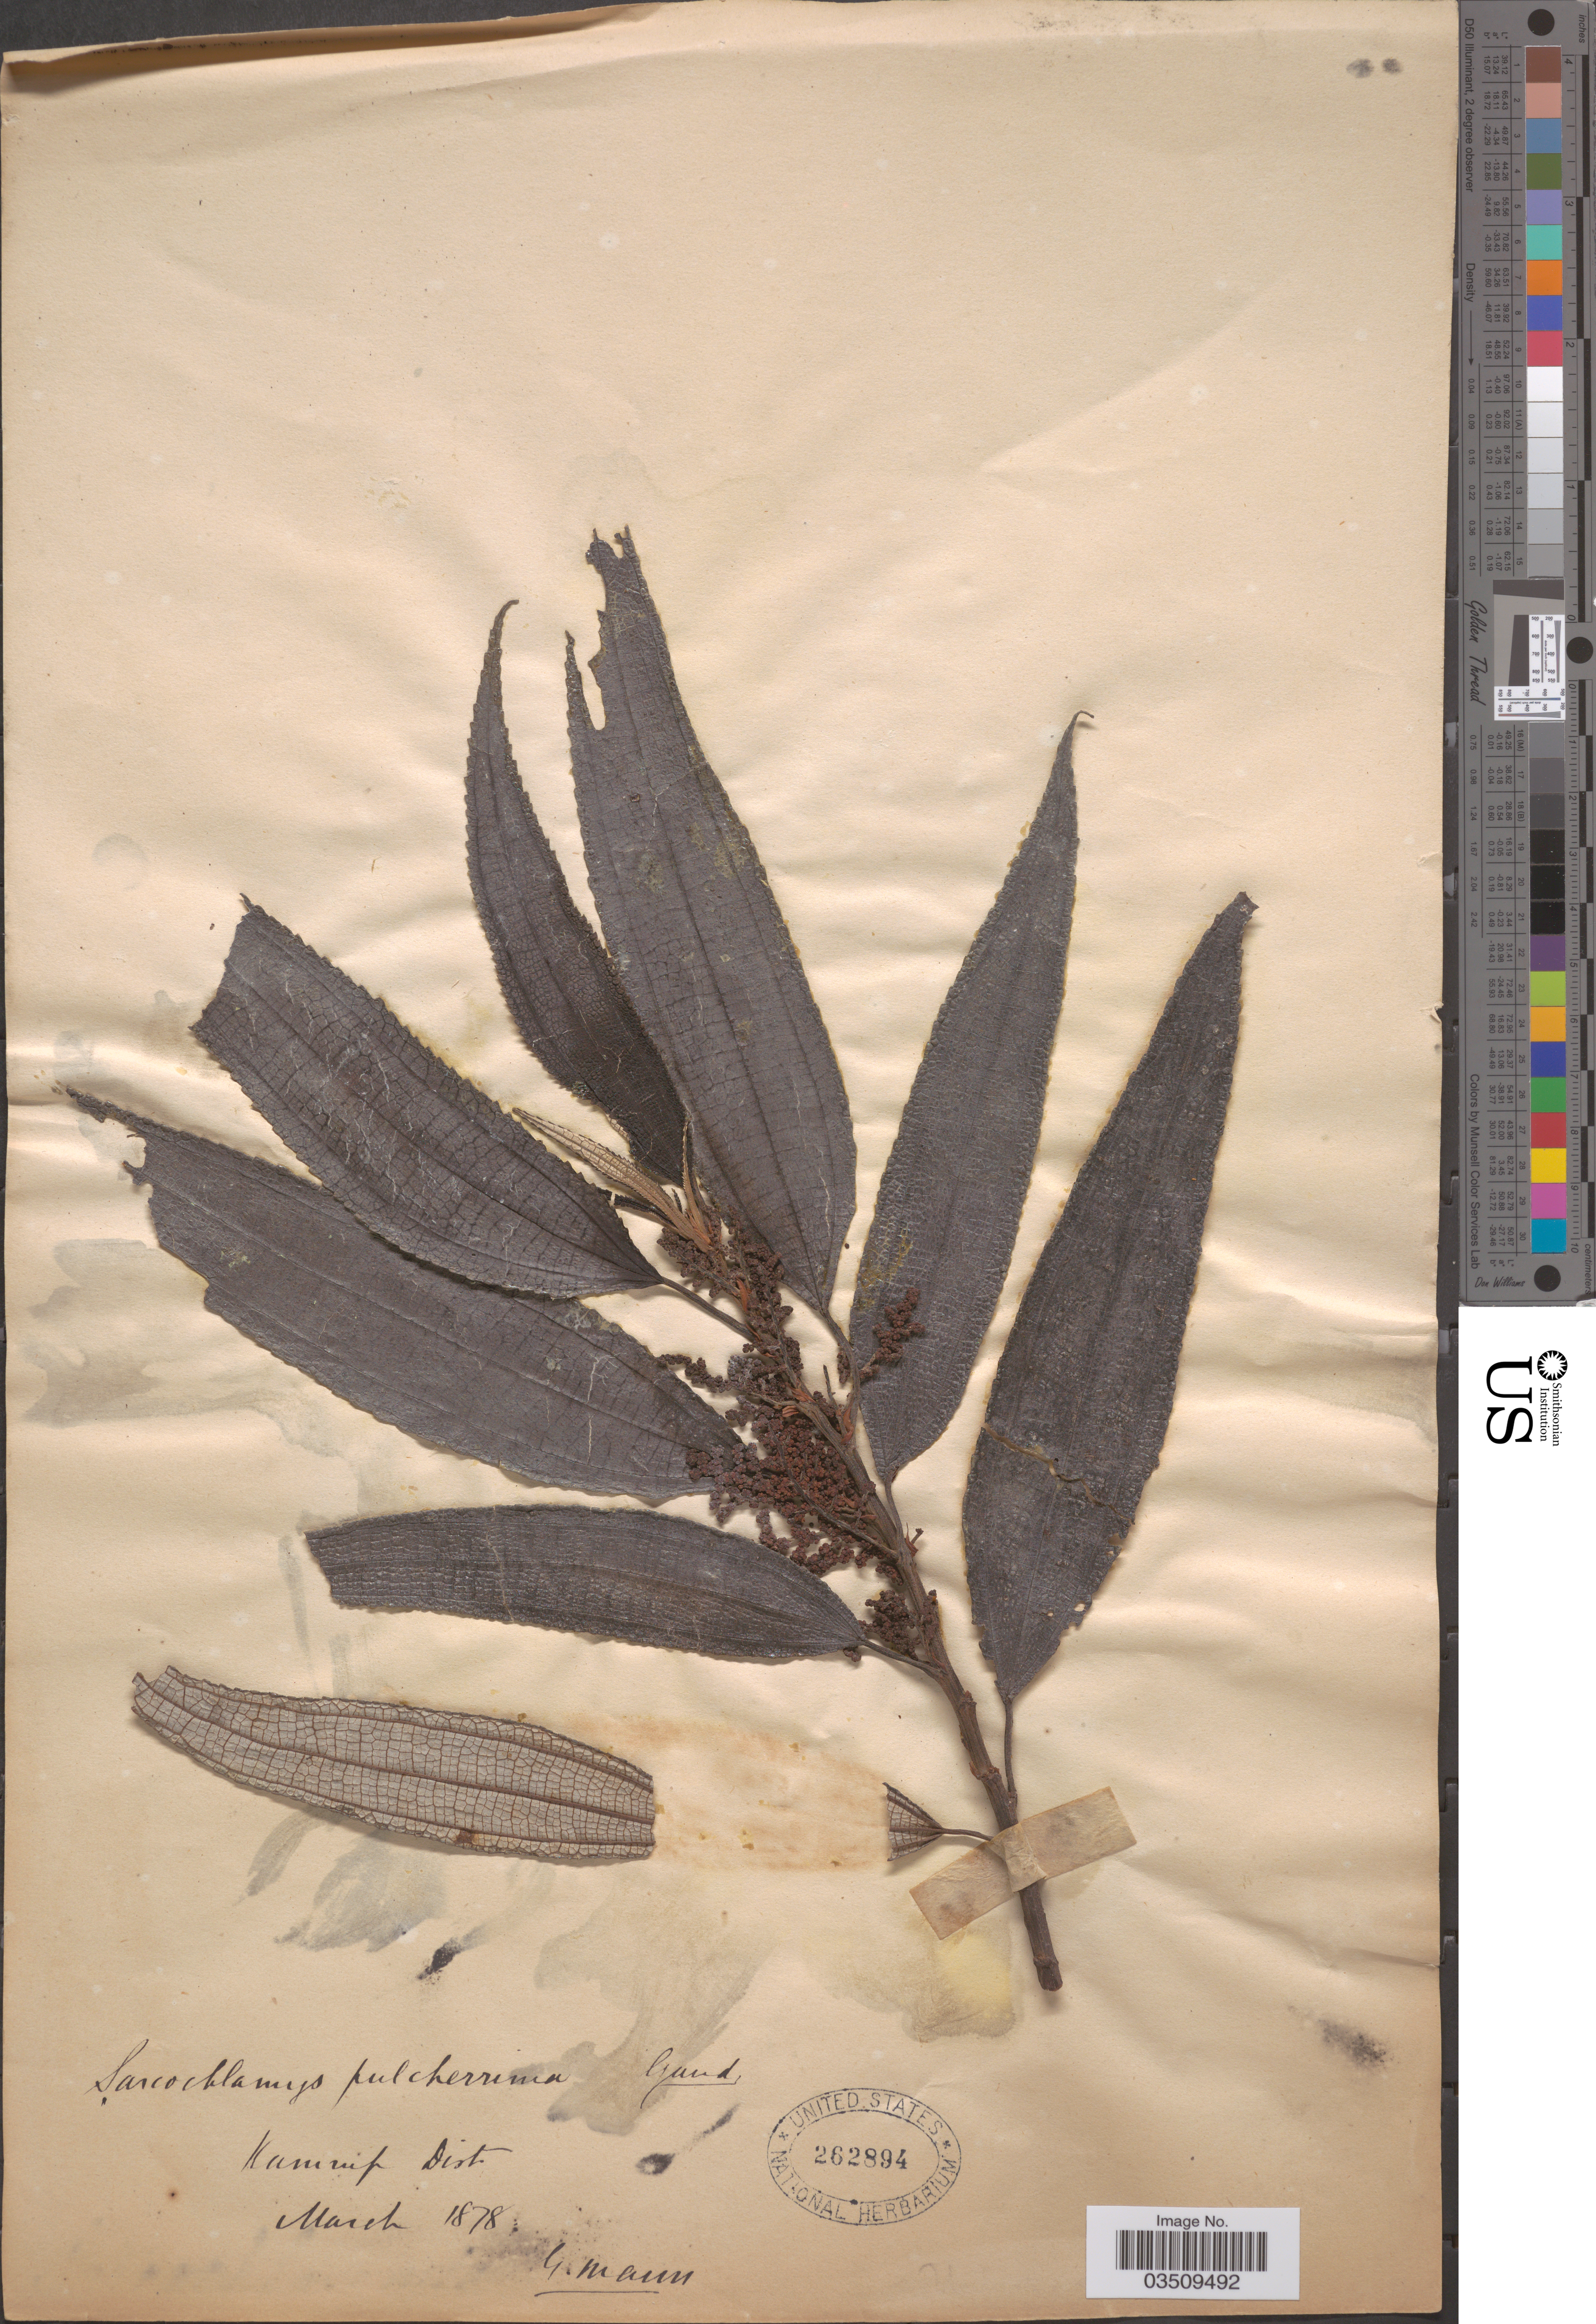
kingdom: Plantae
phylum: Tracheophyta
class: Magnoliopsida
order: Rosales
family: Urticaceae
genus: Sarcochlamys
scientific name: Sarcochlamys pulcherrima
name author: Gaudich.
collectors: G. Mann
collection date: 1878-03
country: India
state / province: Assam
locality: Kamrup Dist.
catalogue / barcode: US 262894